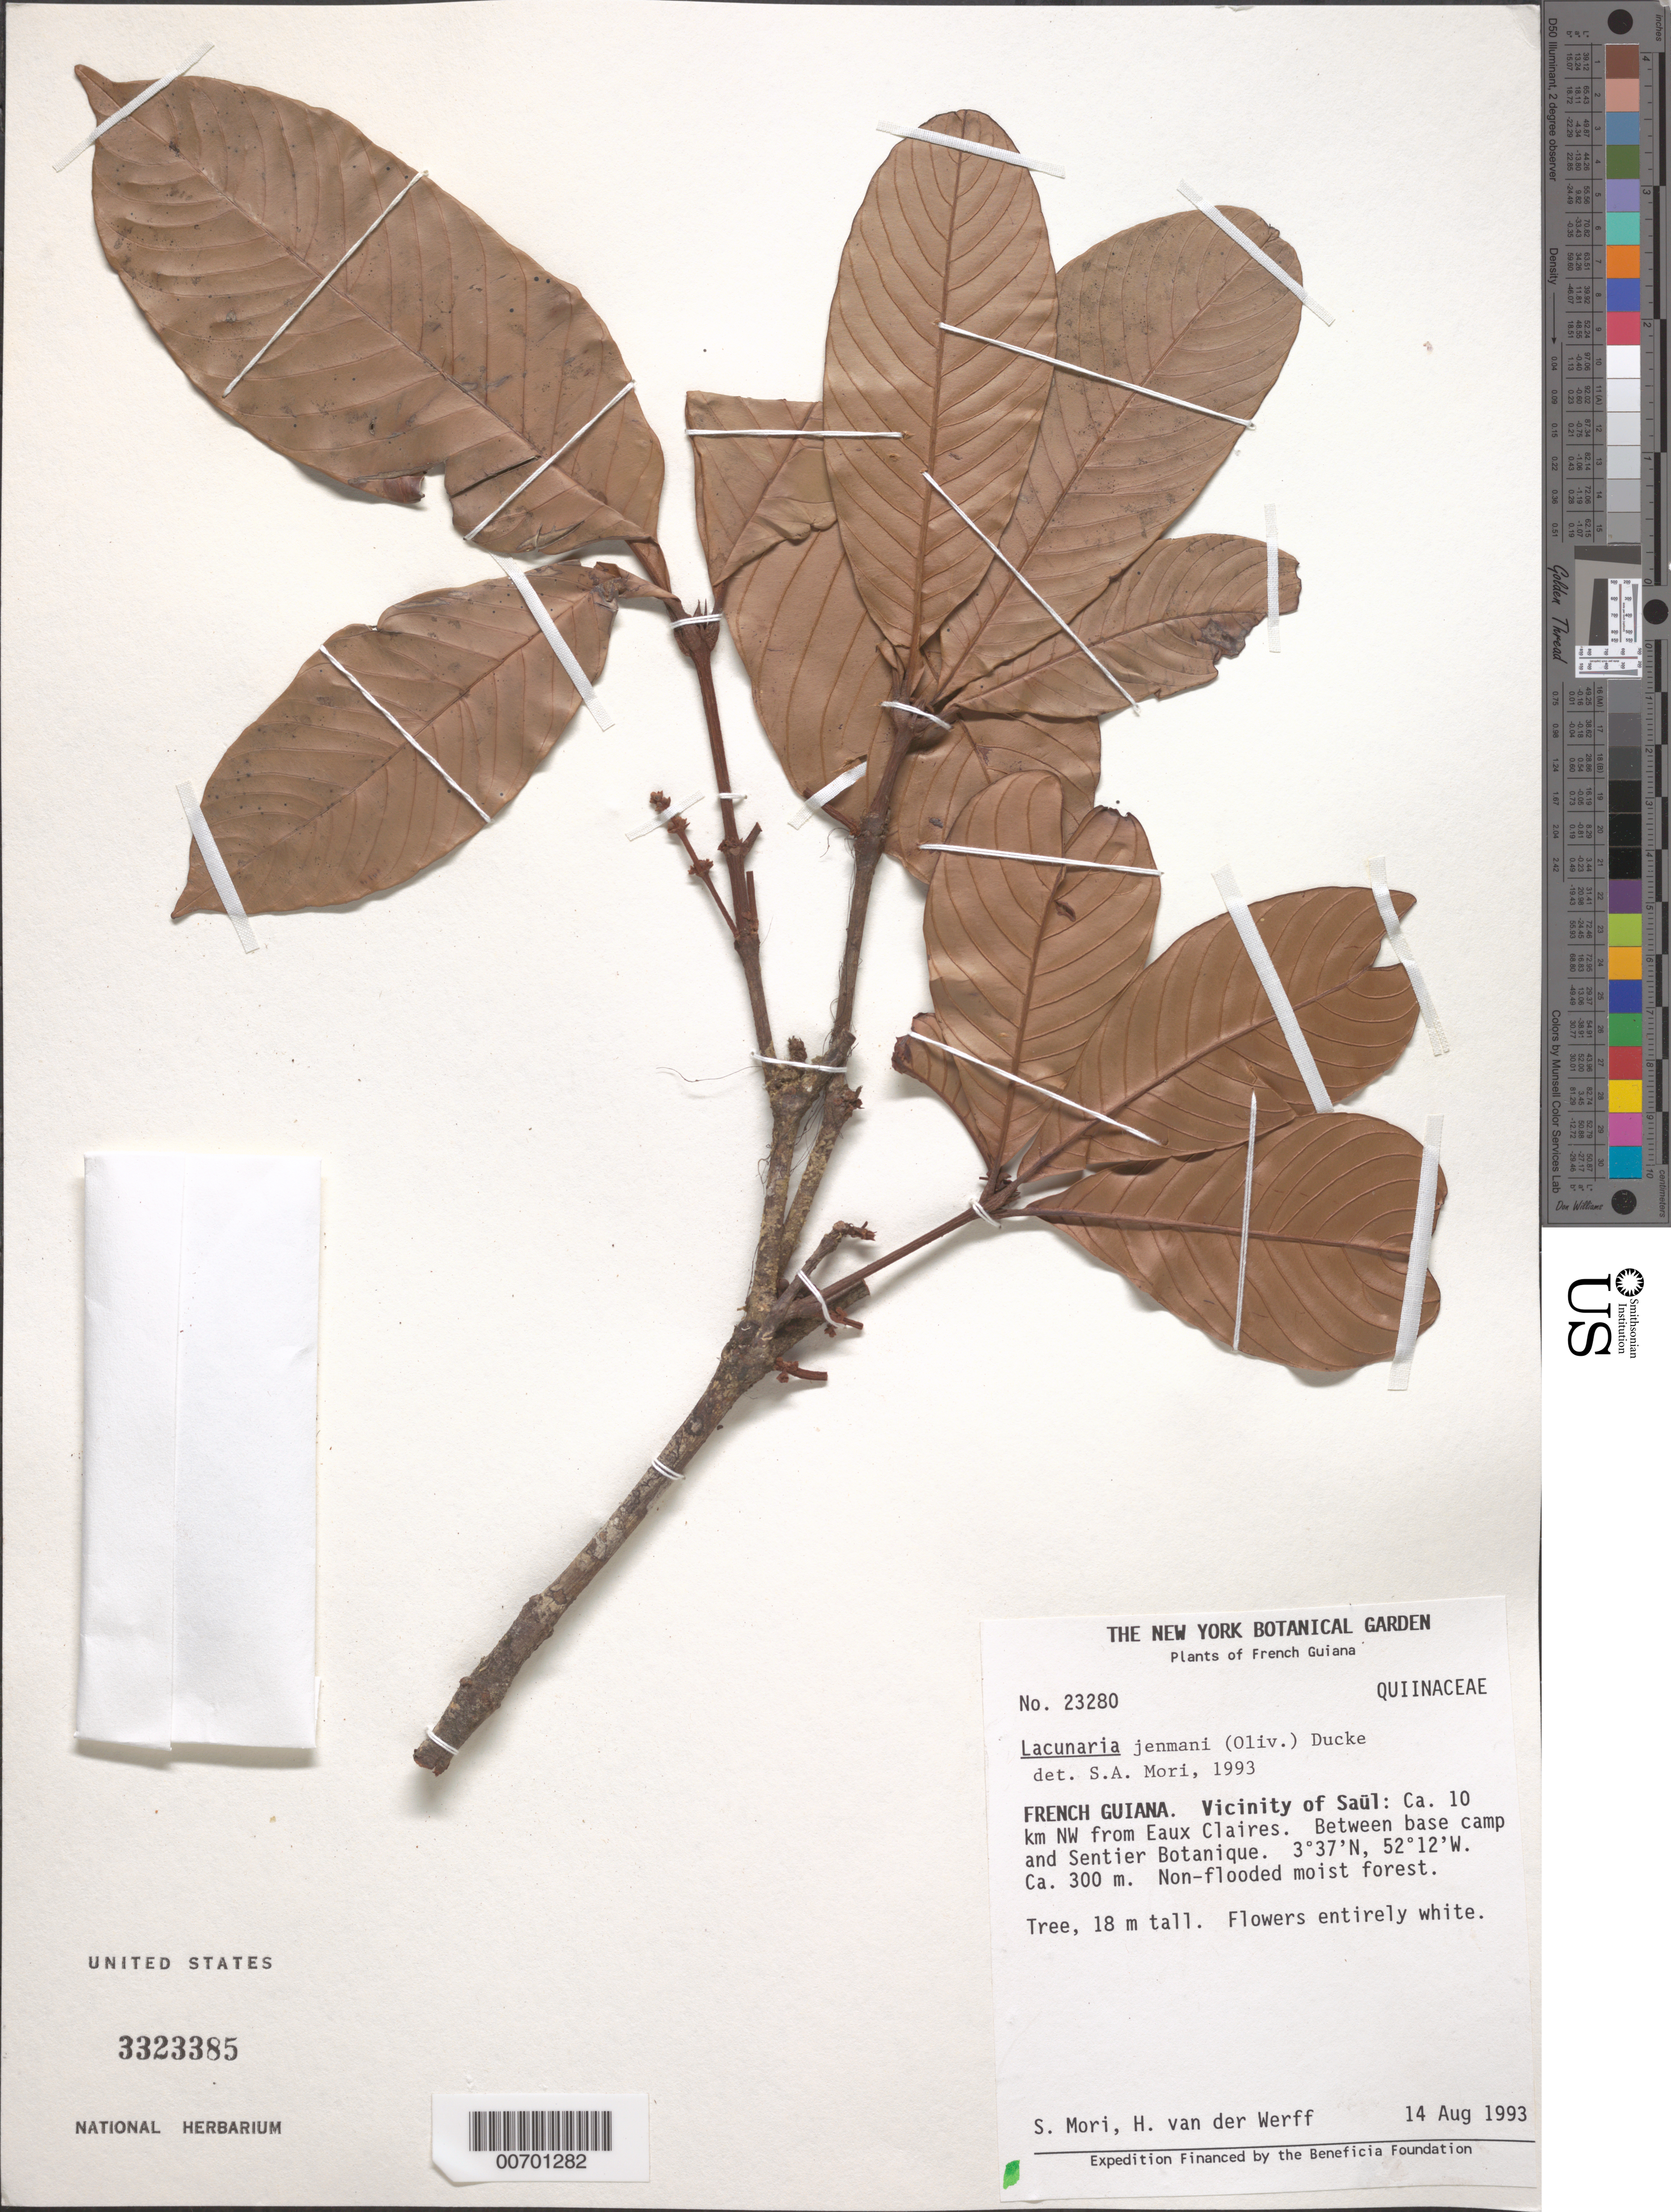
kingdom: Plantae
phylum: Tracheophyta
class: Magnoliopsida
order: Malpighiales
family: Quiinaceae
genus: Lacunaria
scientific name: Lacunaria jenmanii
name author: (Oliv.) Ducke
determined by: Mori, Scott A.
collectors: S. Mori & H. van der Werff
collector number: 23280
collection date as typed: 14-Aug-93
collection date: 1993-08-14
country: French Guiana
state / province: Saint-Laurent-du-Maroni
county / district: Saül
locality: Saül and vic., ca. 10 km NW from Eaux Claires, between Base camp and Sentier Botanique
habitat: Non-flooded moist forest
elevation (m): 300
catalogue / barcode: US 3323385